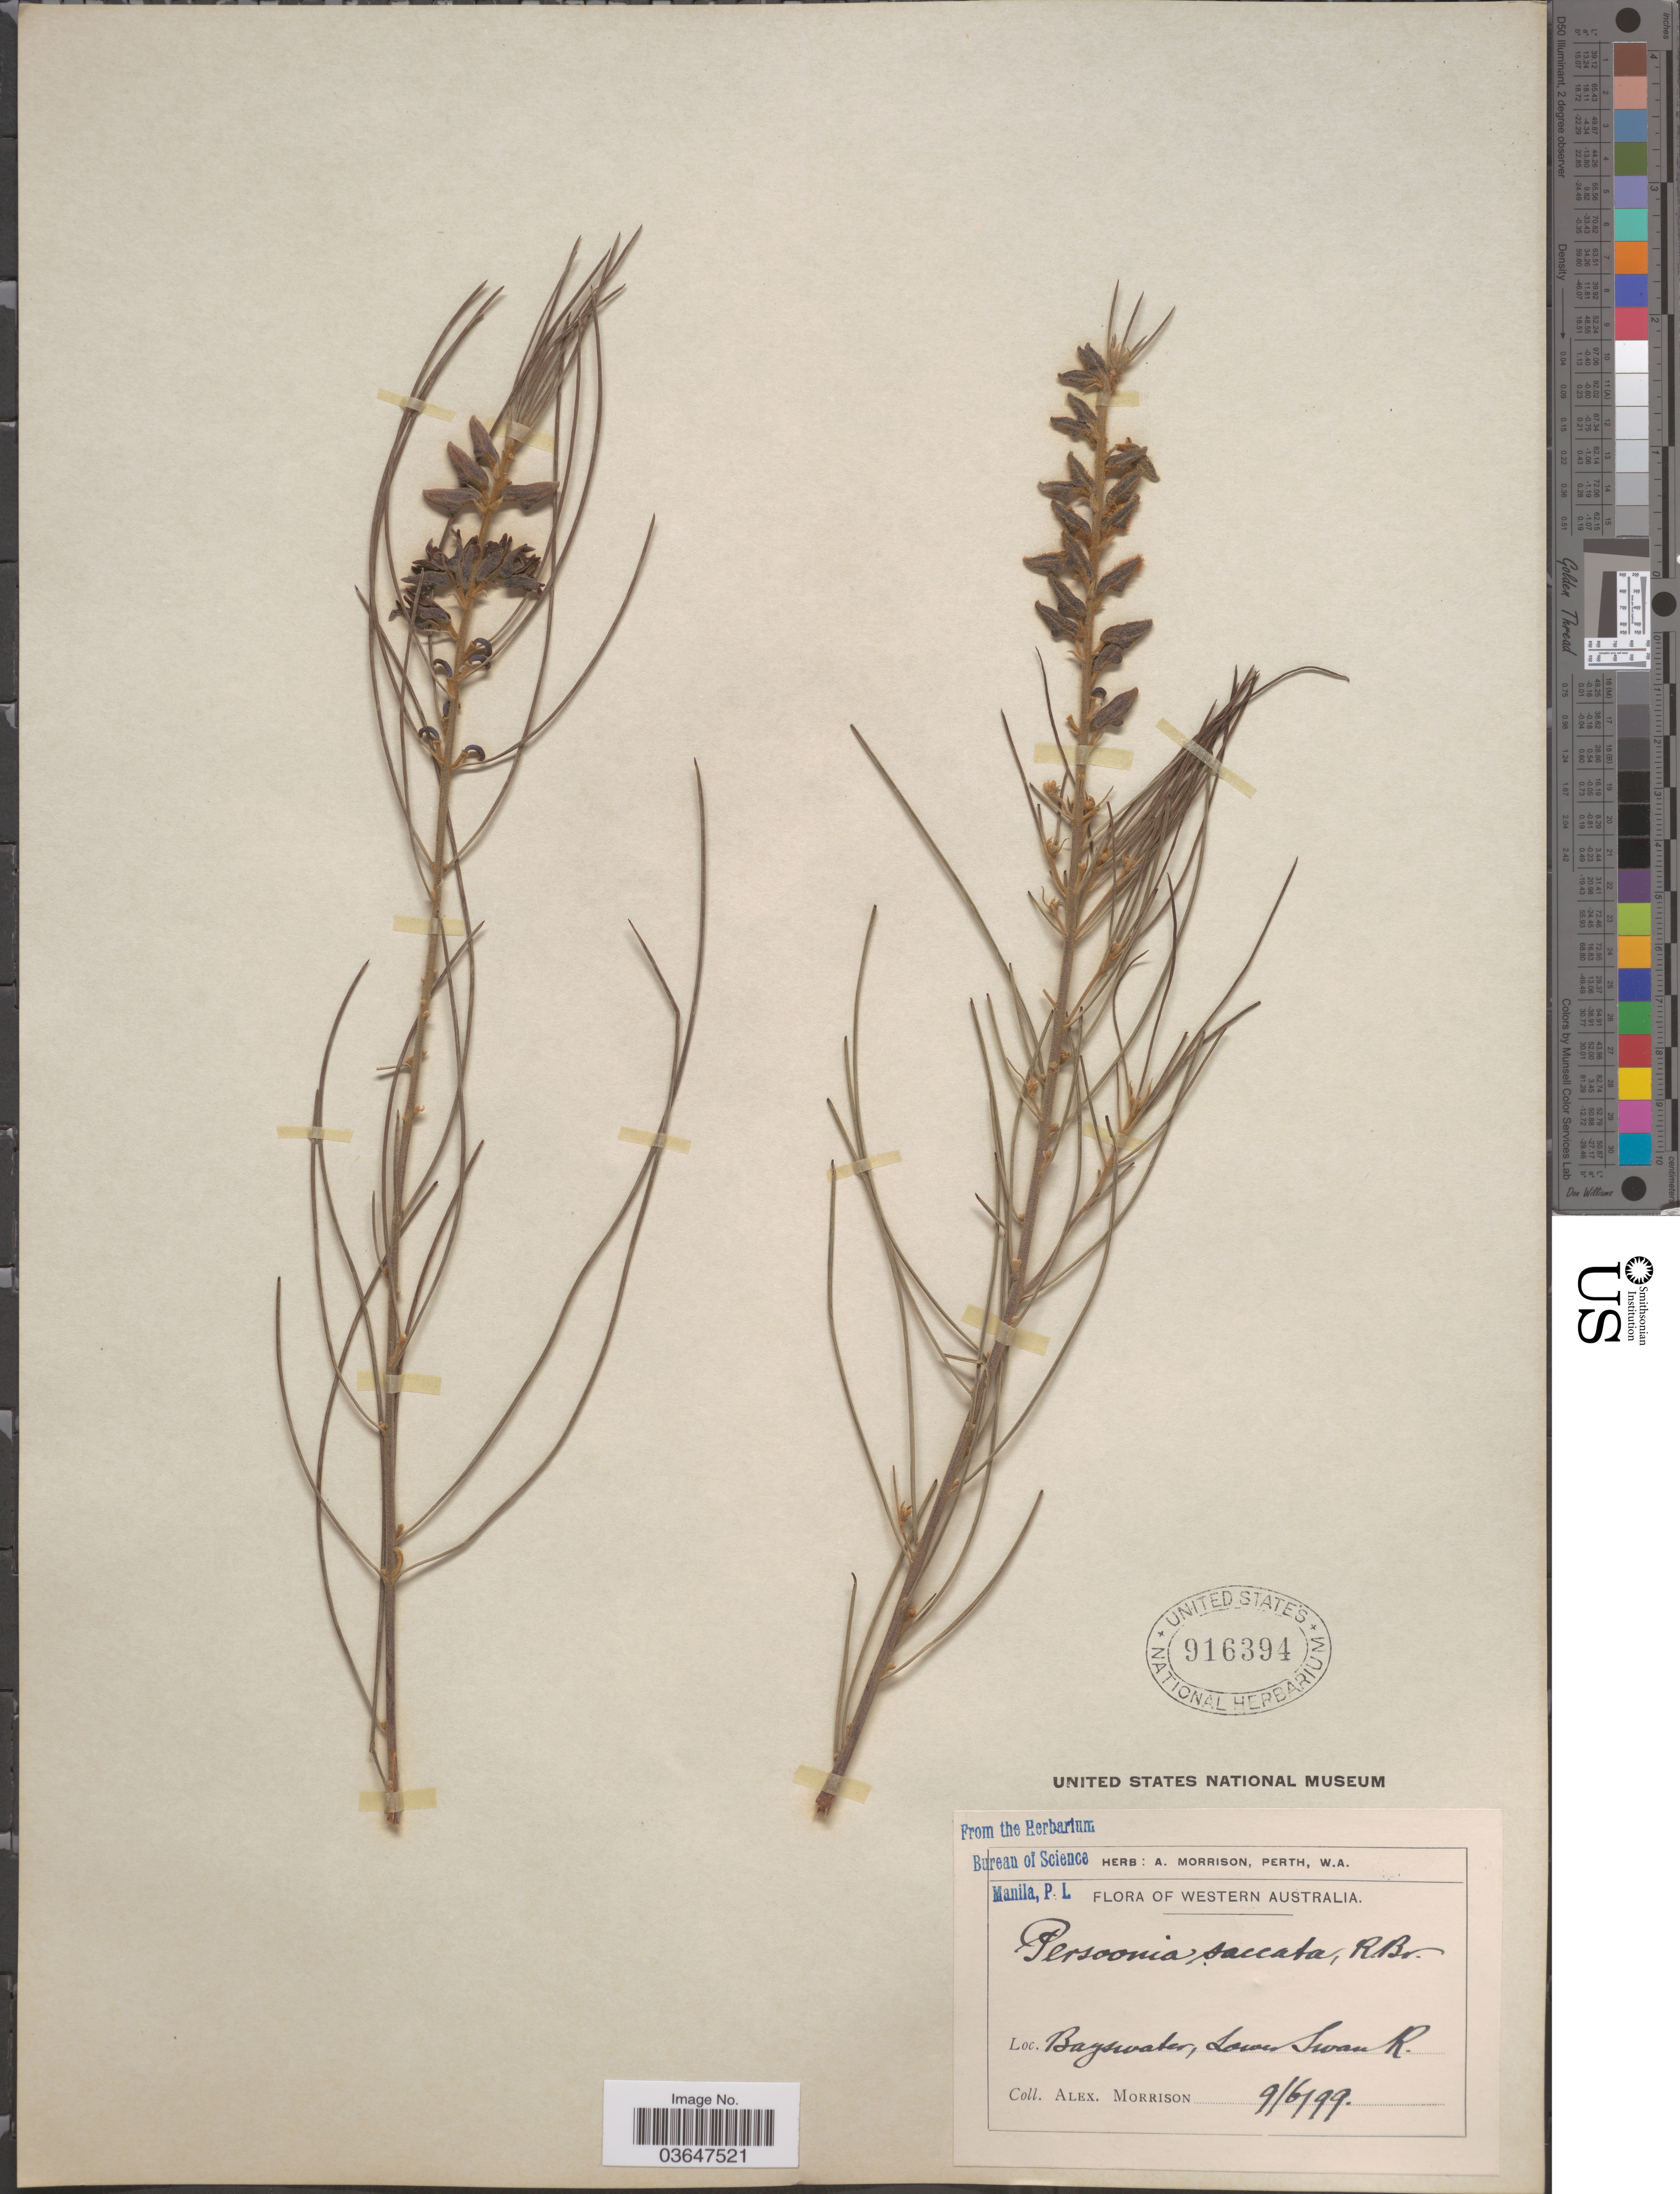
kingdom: Plantae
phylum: Tracheophyta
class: Magnoliopsida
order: Proteales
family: Proteaceae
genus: Persoonia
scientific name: Persoonia saccata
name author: R. Br.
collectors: A. Morrison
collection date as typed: Transcribed d/m/y: 9/6/99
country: Australia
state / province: Western Australia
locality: Bayswater, Lower Swan R.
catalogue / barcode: US 916394